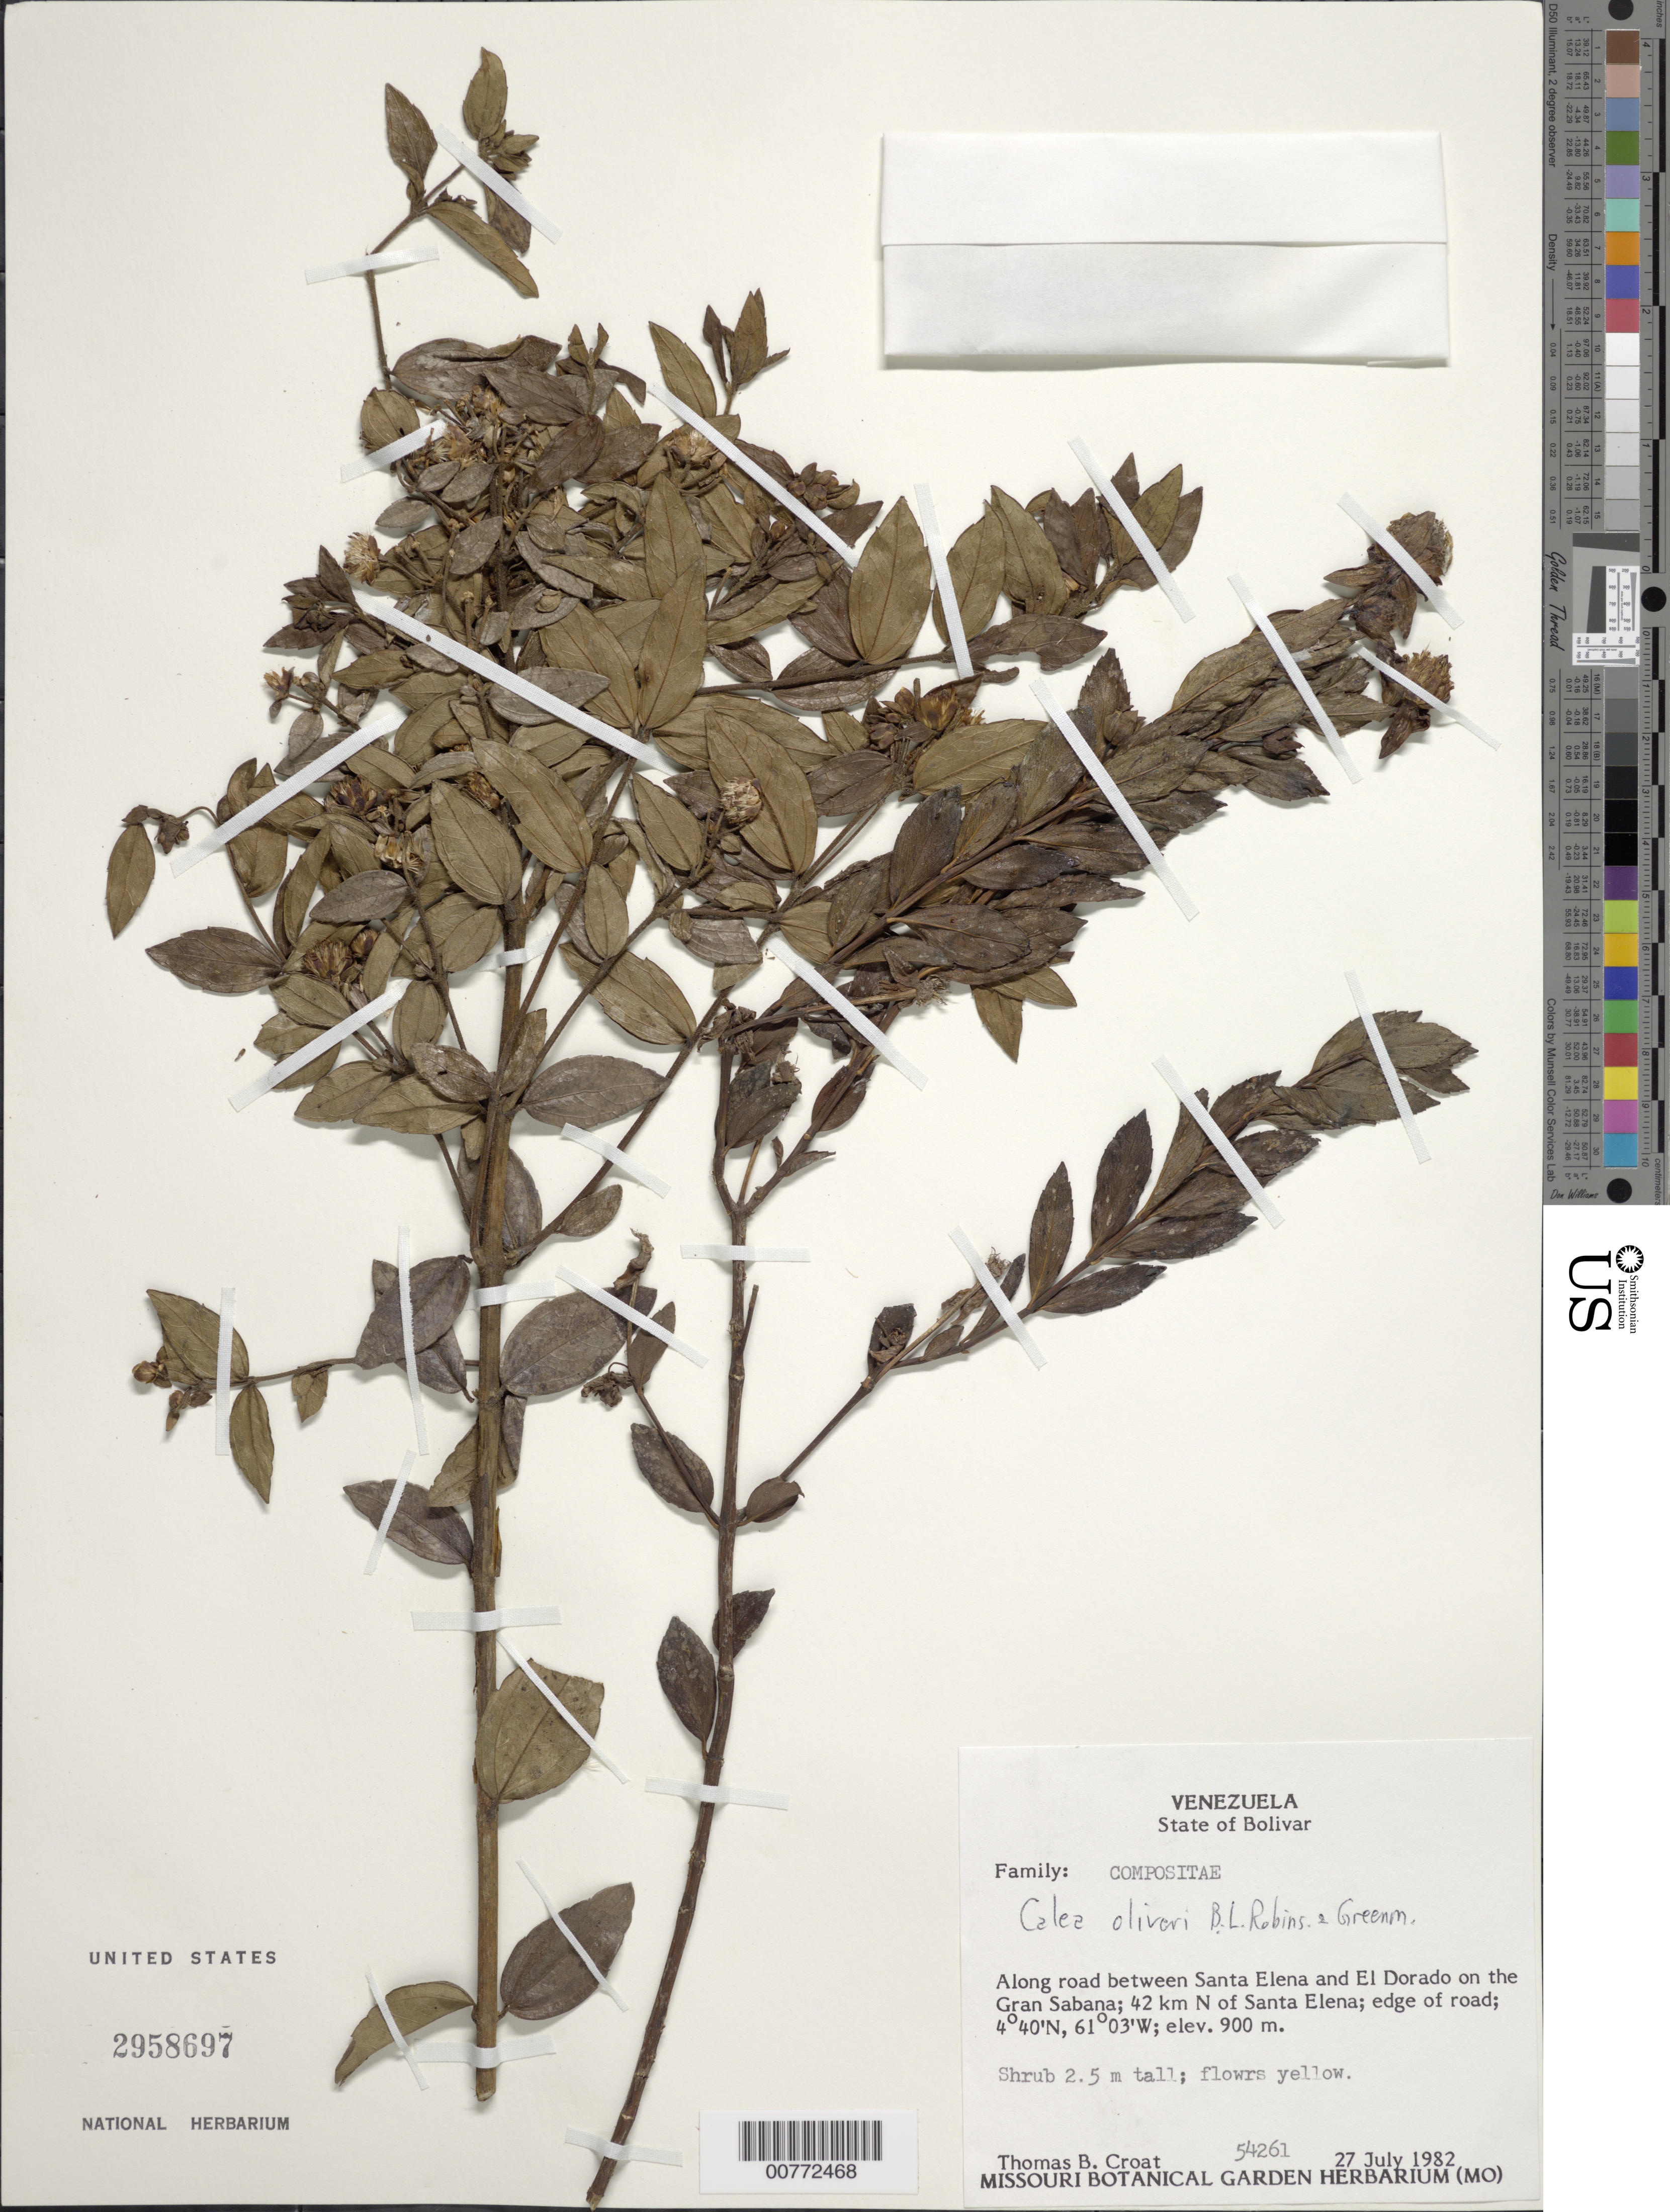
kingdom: Plantae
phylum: Tracheophyta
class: Magnoliopsida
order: Asterales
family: Asteraceae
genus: Calea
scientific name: Calea oliveri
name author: B.L. Rob. & Greenm.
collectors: T. B. Croat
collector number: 54261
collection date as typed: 27-Jul-82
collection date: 1982-07-27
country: Venezuela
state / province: Bolívar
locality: Santa Elena to El Dorado on the Gran Sabana; 42 km N of Santa Elena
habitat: Roadside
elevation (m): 900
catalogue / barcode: US 2958697